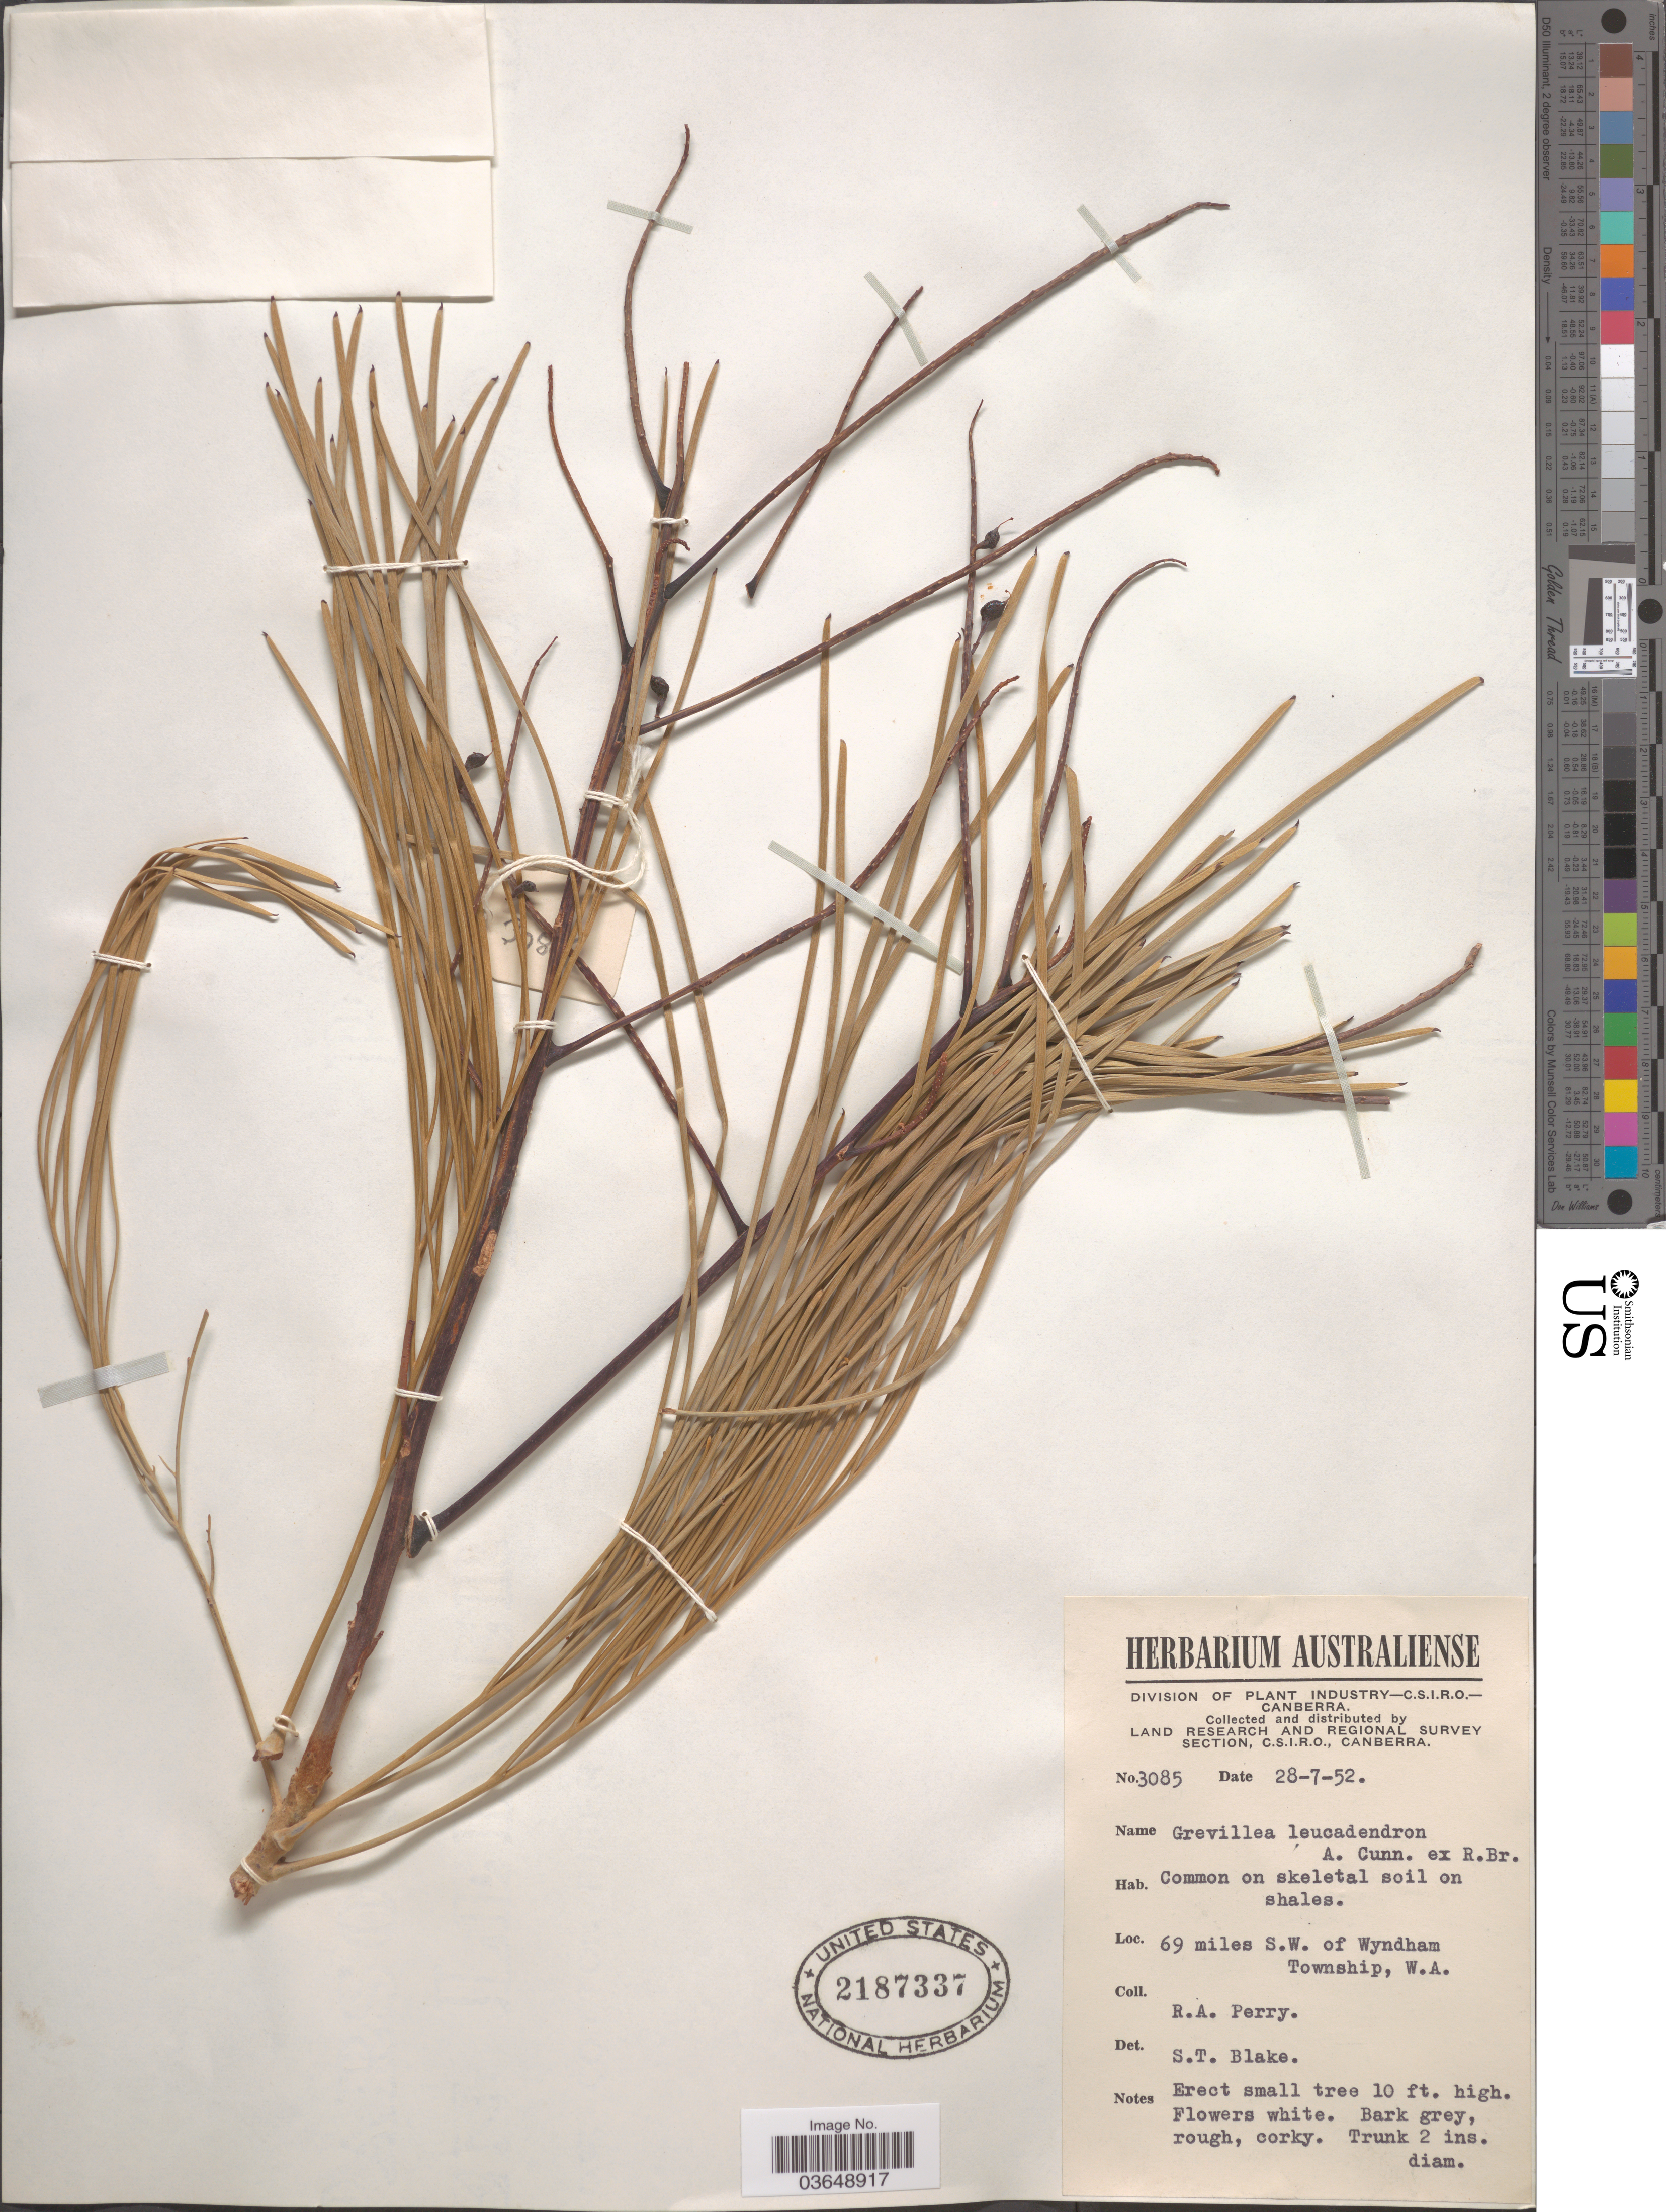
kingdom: Plantae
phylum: Tracheophyta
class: Magnoliopsida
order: Proteales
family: Proteaceae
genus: Grevillea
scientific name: Grevillea leucadendron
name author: A. Cunn. ex R. Br.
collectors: Perry, R. A.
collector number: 3085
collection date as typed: Transcribed d/m/y: 28/7/52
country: Australia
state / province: Western Australia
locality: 69 miles S.W. of Wyndham Township, W.A.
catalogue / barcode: US 2187337